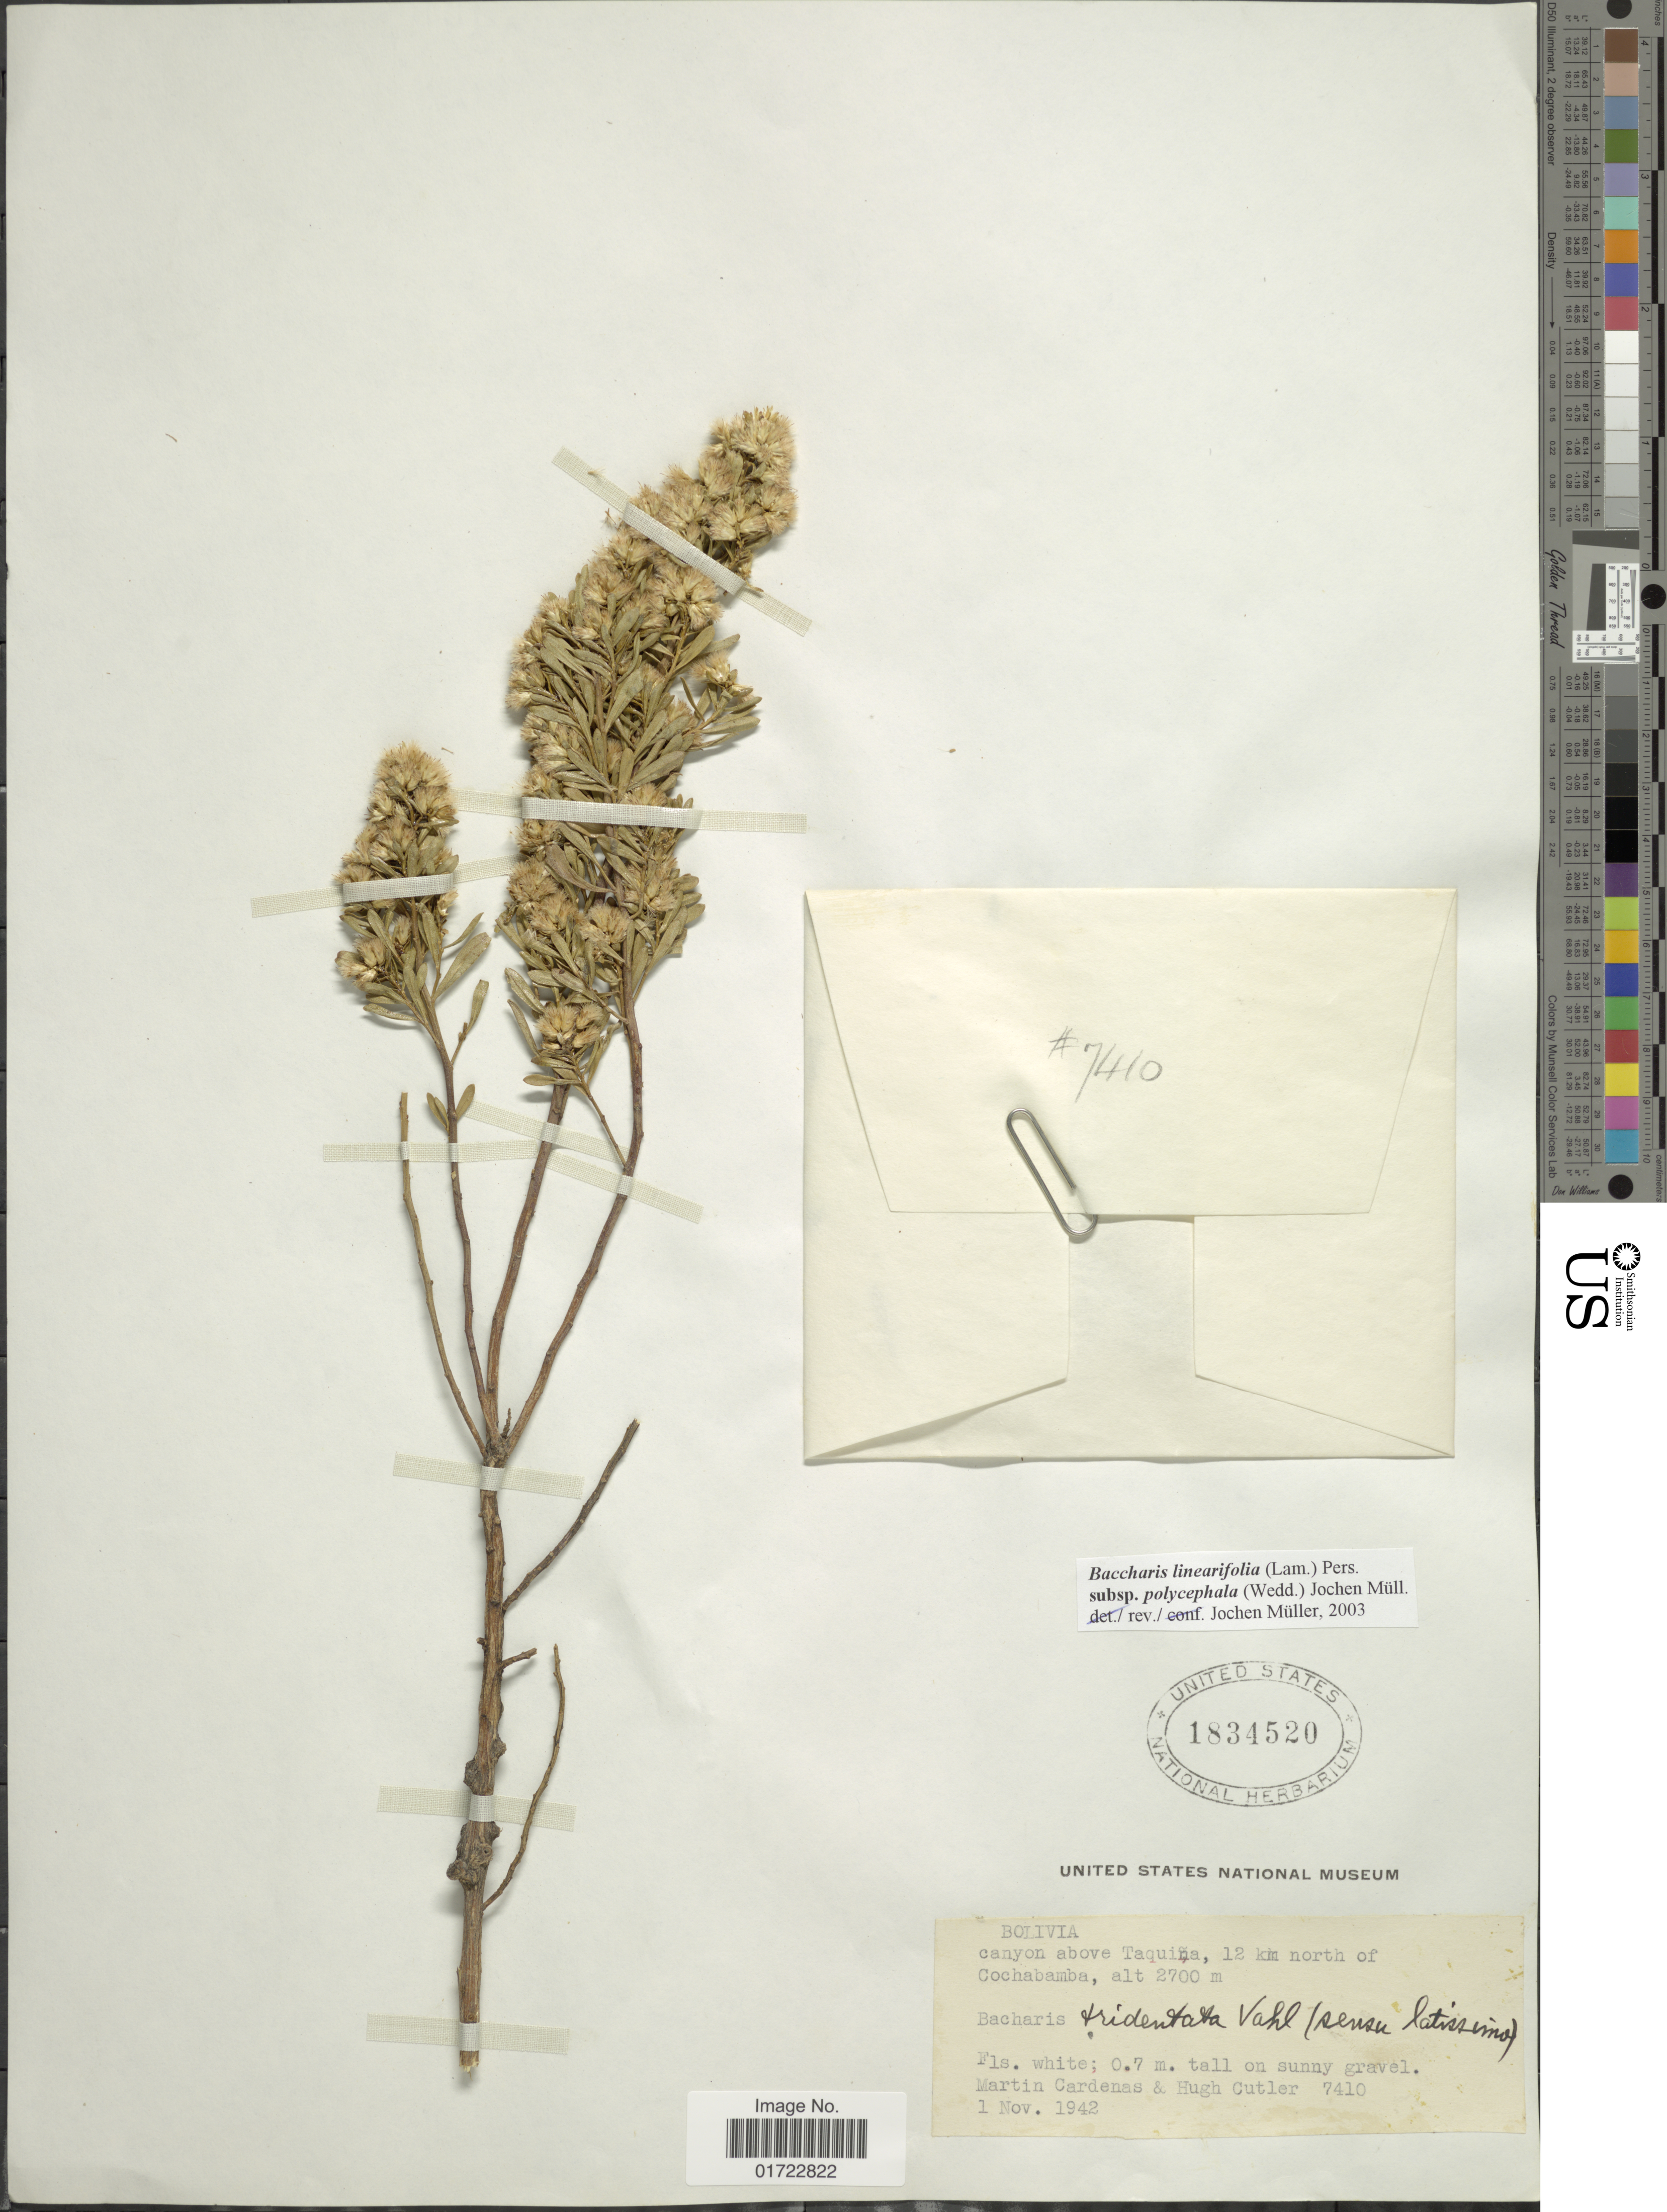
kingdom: Plantae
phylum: Tracheophyta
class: Magnoliopsida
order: Asterales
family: Asteraceae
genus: Baccharis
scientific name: Baccharis linearifolia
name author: (Lam.) Pers.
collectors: M. Cárdenas & H. C. Cutler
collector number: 7410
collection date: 1942-11-01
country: Bolivia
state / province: Cochabamba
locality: Canyon above Taquiña, 12 km north of Cochabamba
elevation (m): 2700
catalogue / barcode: US 1834520